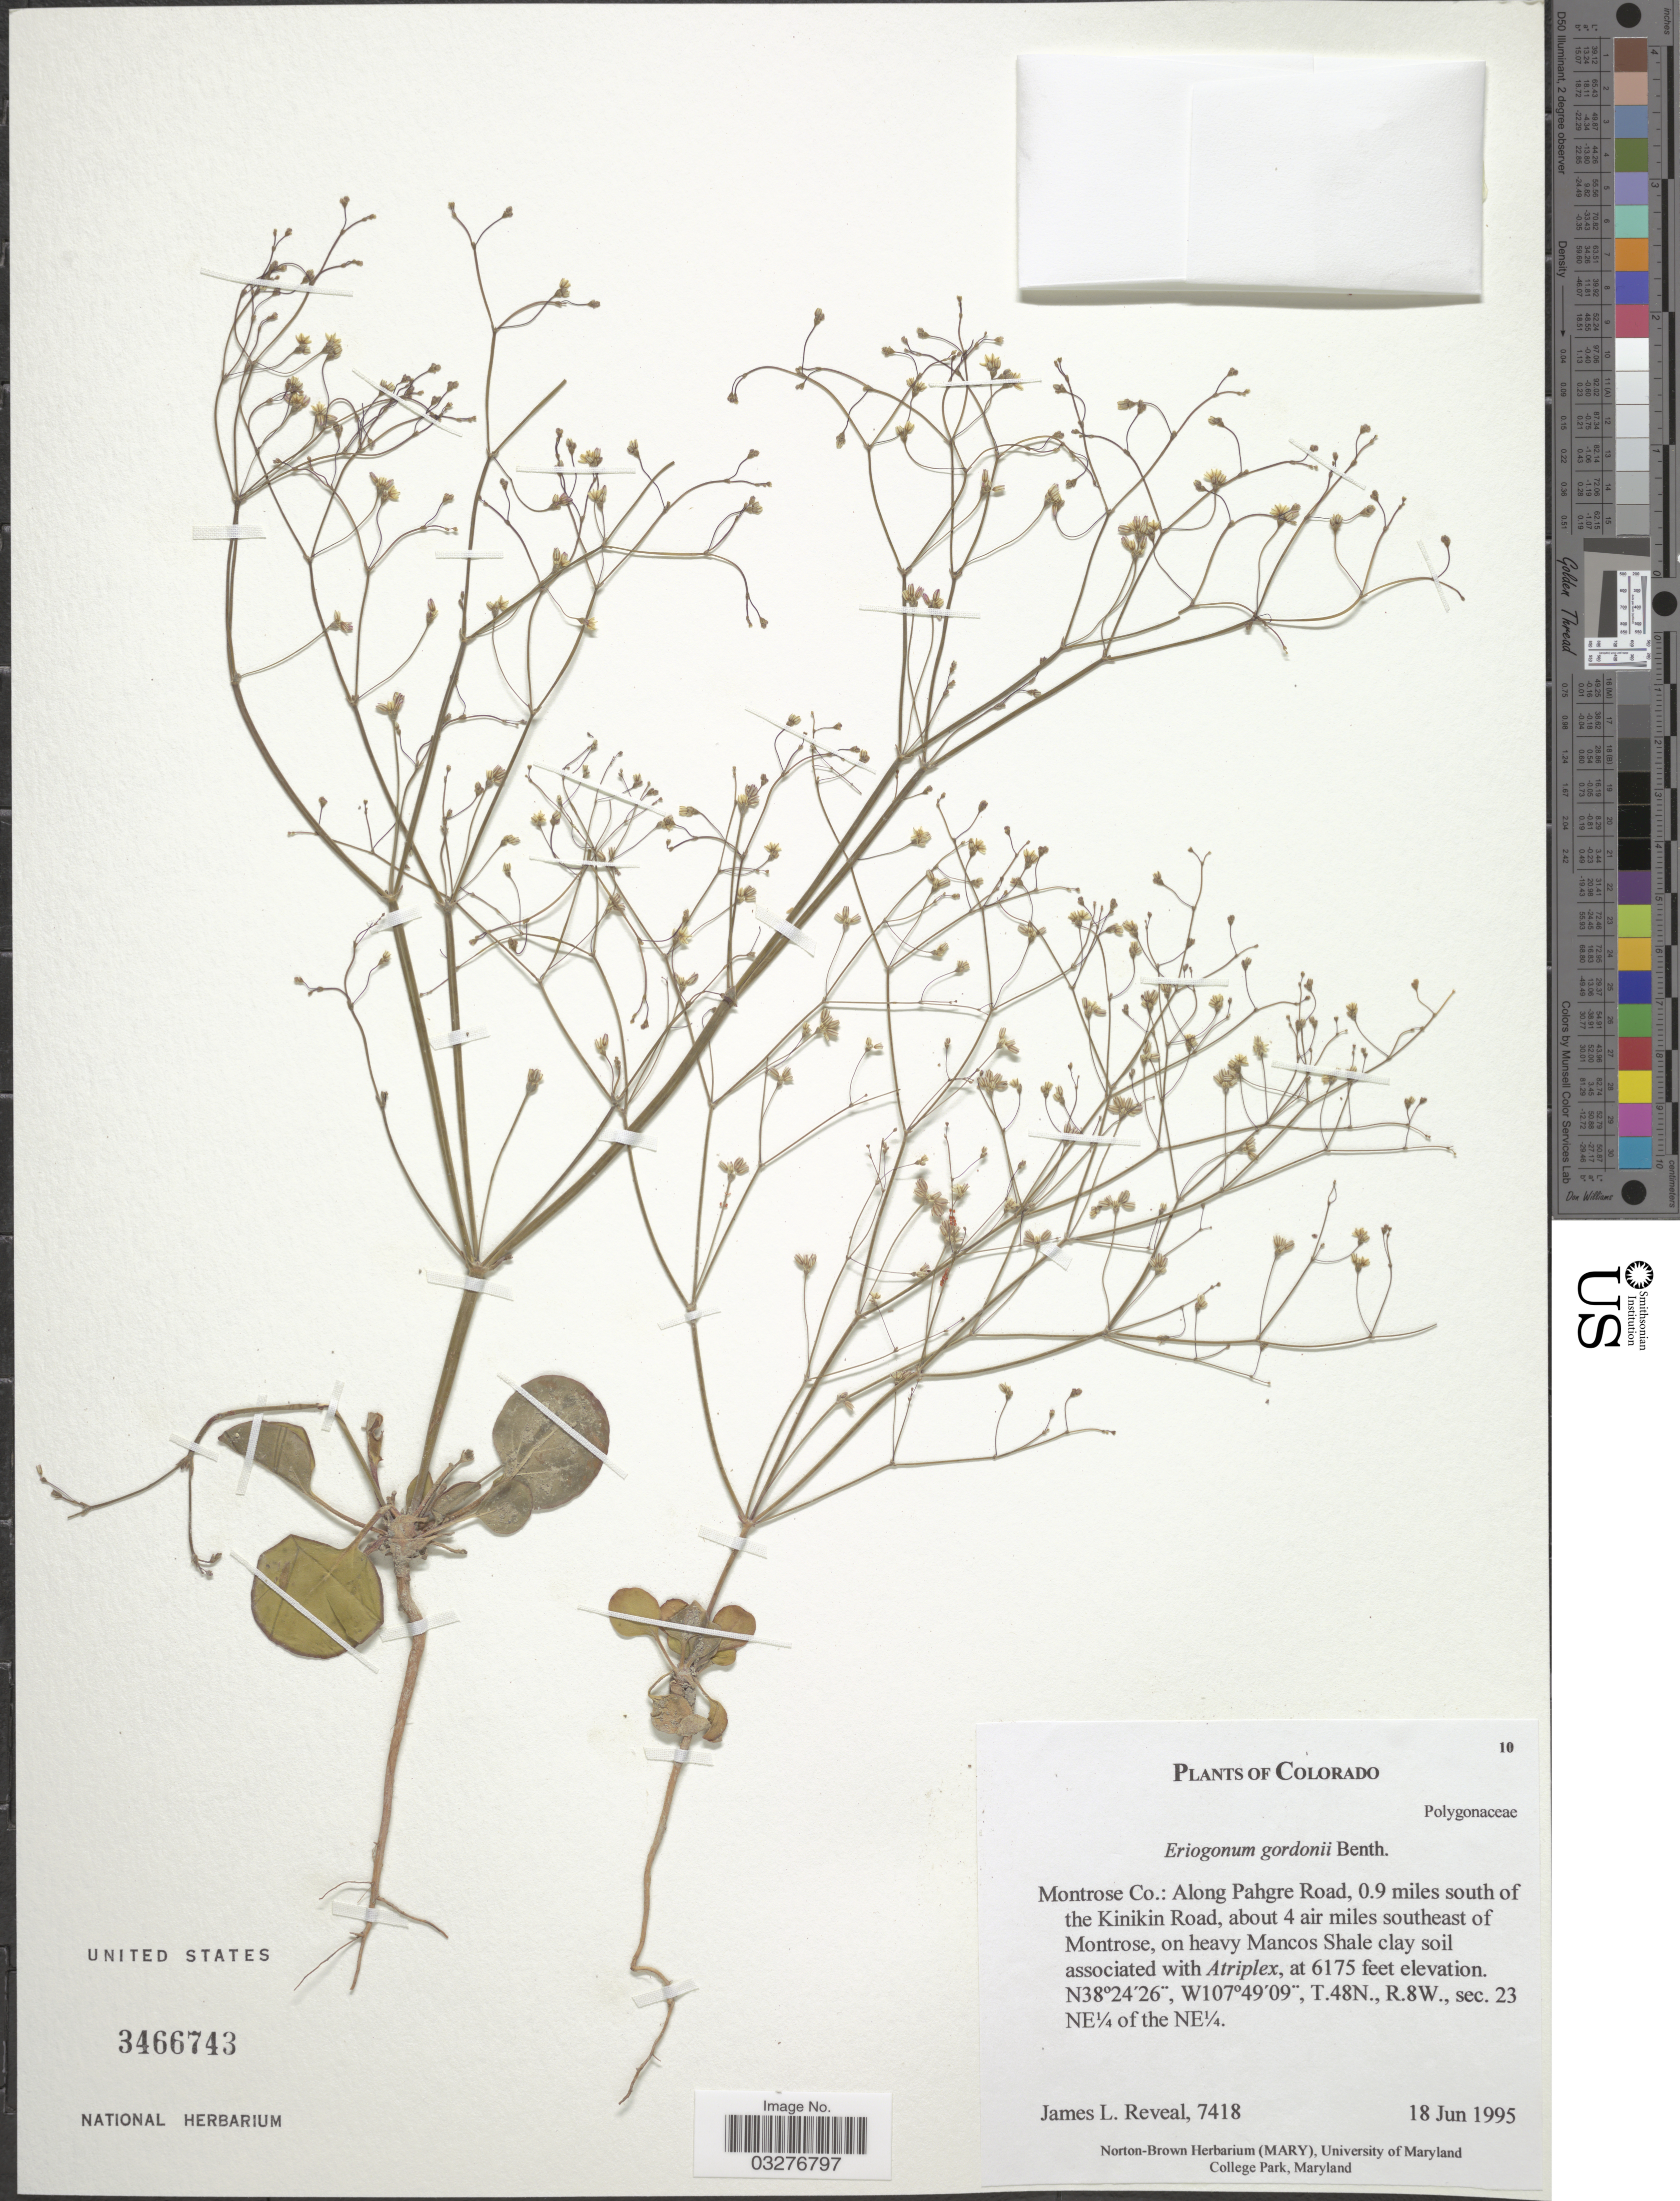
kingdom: Plantae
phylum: Tracheophyta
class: Magnoliopsida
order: Caryophyllales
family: Polygonaceae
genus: Eriogonum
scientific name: Eriogonum gordonii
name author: Benth.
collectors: J. L. Reveal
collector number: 7418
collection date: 1995-06-18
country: United States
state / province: Colorado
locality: Montrose Co.: Along Pahgre Road, 0.9 miles south of the Kinikin Road, about 4 air miles southeast of Montrose, on heavy Mancos Shale. T48N, R8W, sec. 23. NE¼ of the NE¼.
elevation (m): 1882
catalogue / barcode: US 3466743